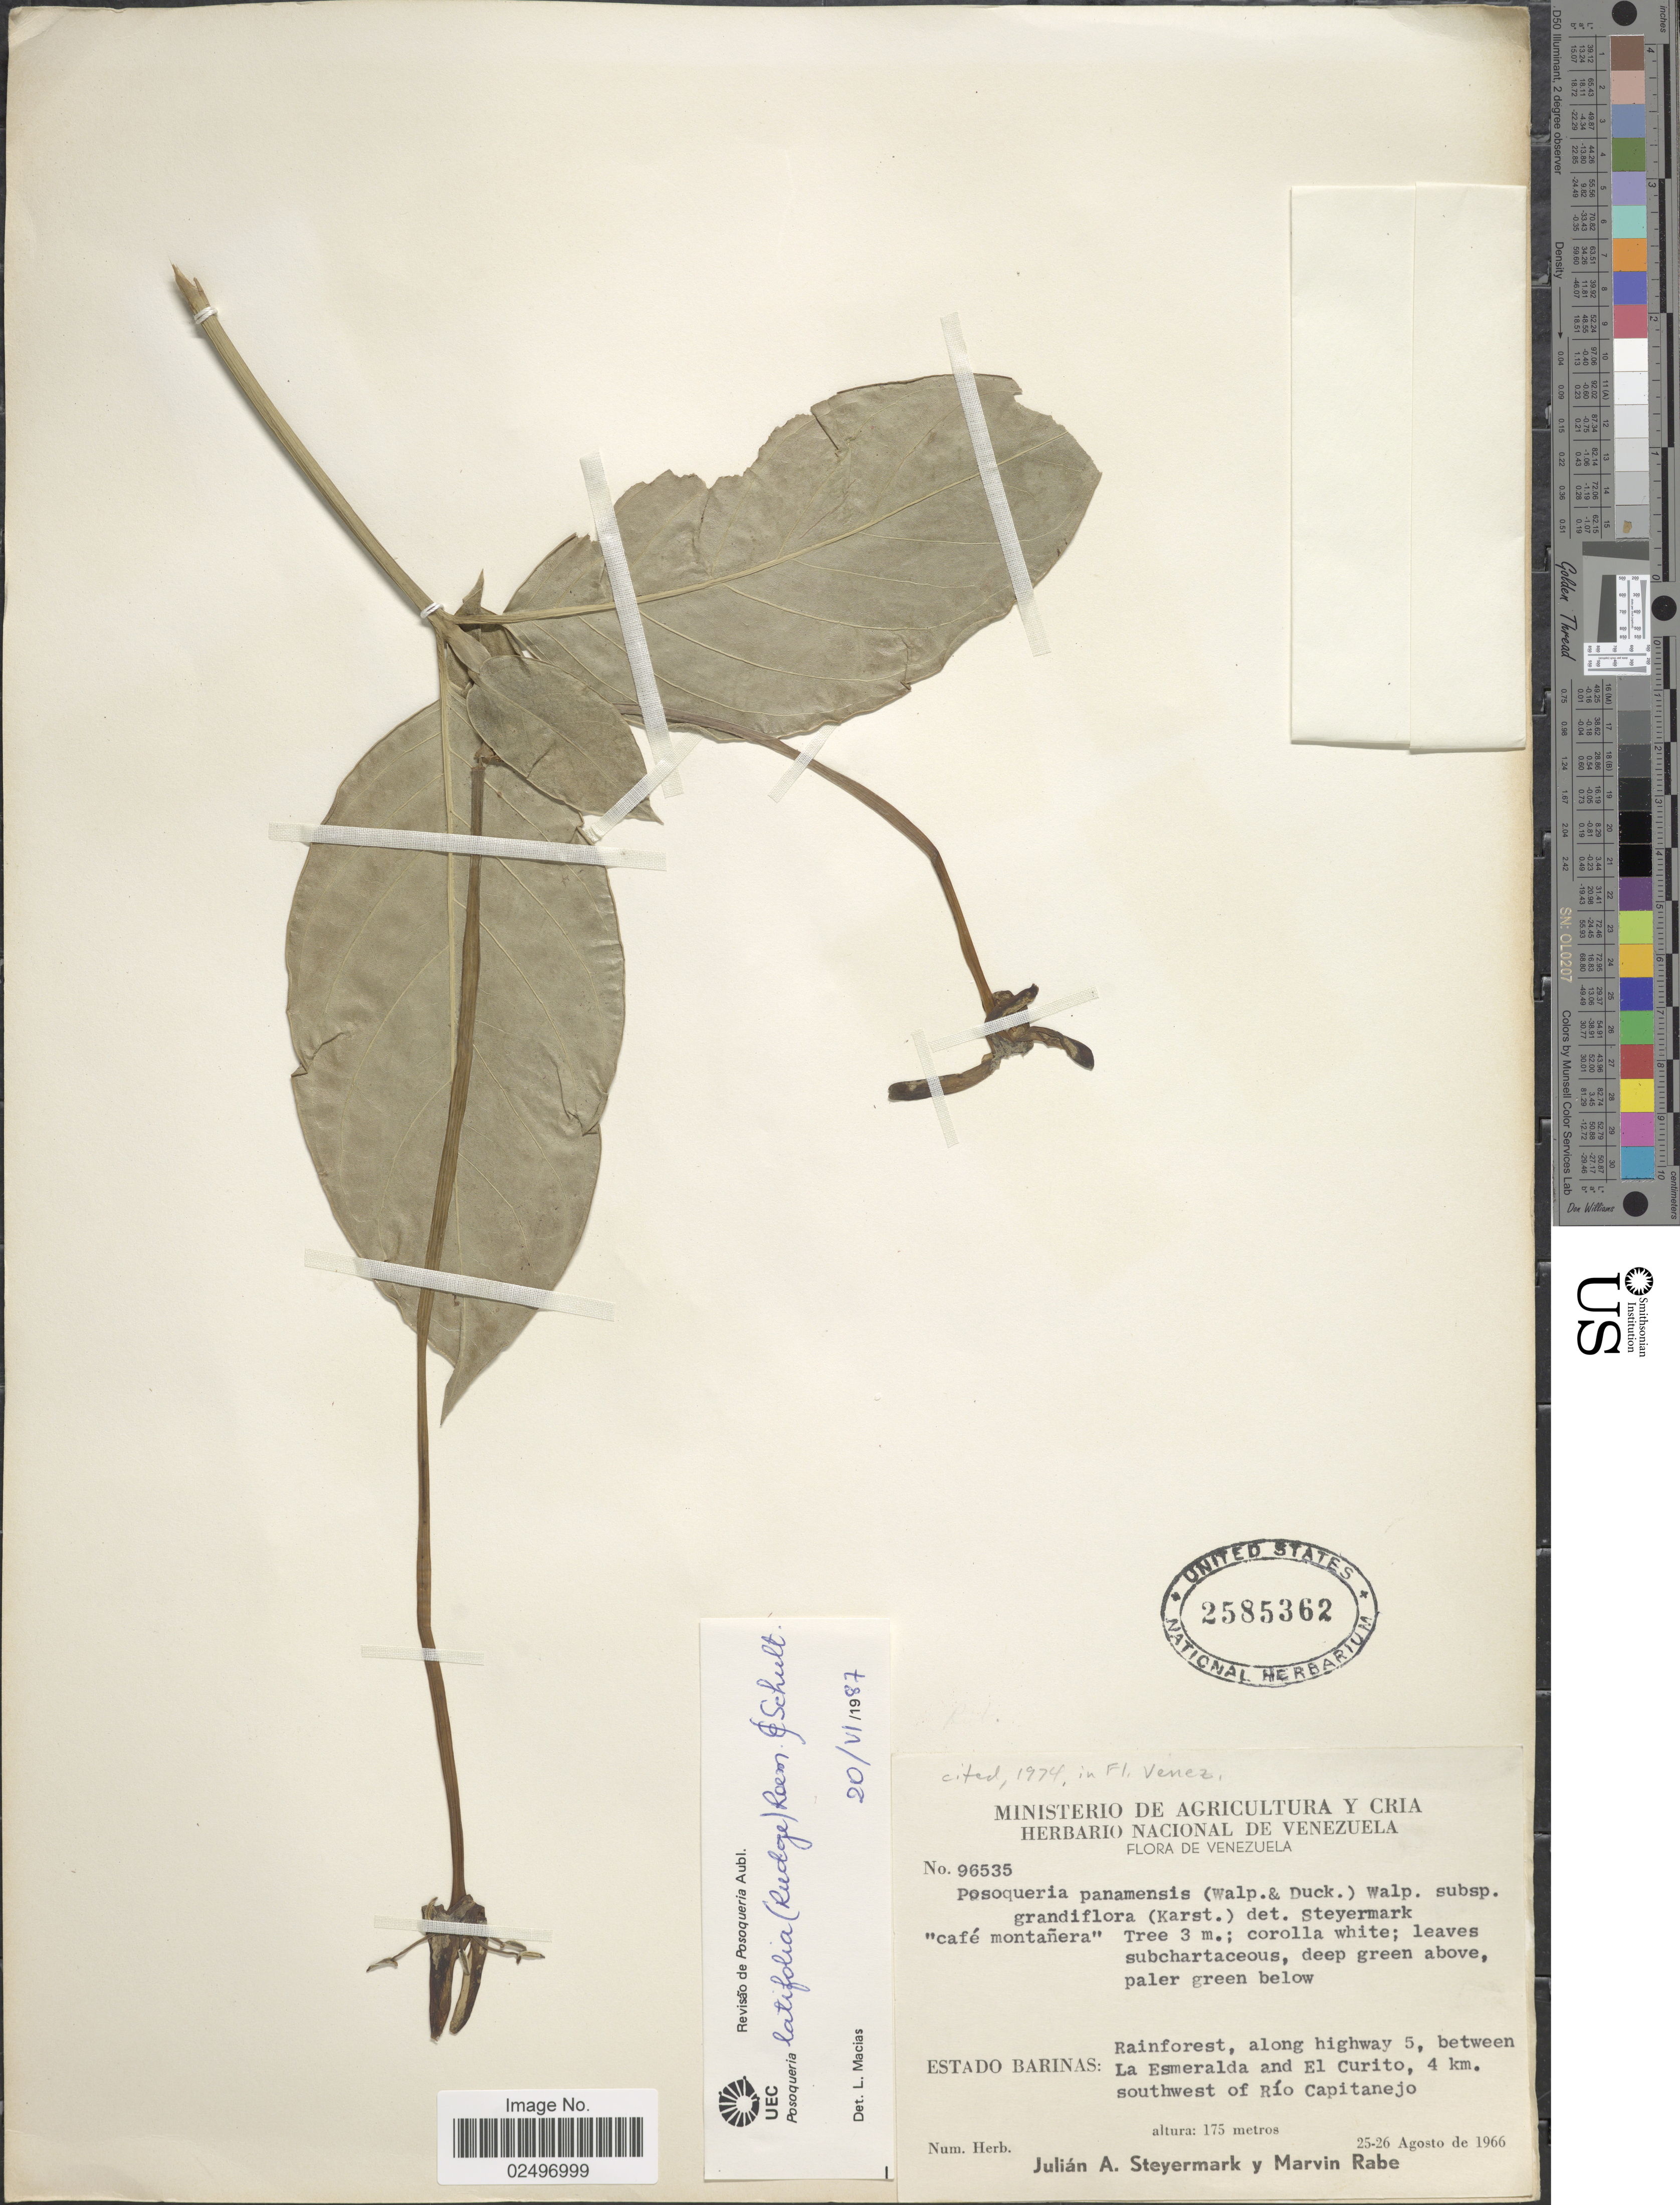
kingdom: Plantae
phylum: Tracheophyta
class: Magnoliopsida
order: Gentianales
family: Rubiaceae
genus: Posoqueria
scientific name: Posoqueria latifolia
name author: (Rudge) Roem. & Schult.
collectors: J. Steyermark & M. Rabe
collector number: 96535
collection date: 1966-08-25/1966-08-26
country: Venezuela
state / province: Barinas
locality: Rainforest, along highway 5, between La Esmeralda and El Curito, 4 km. southwest of Río Capitanejo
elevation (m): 175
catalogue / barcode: US 2585362